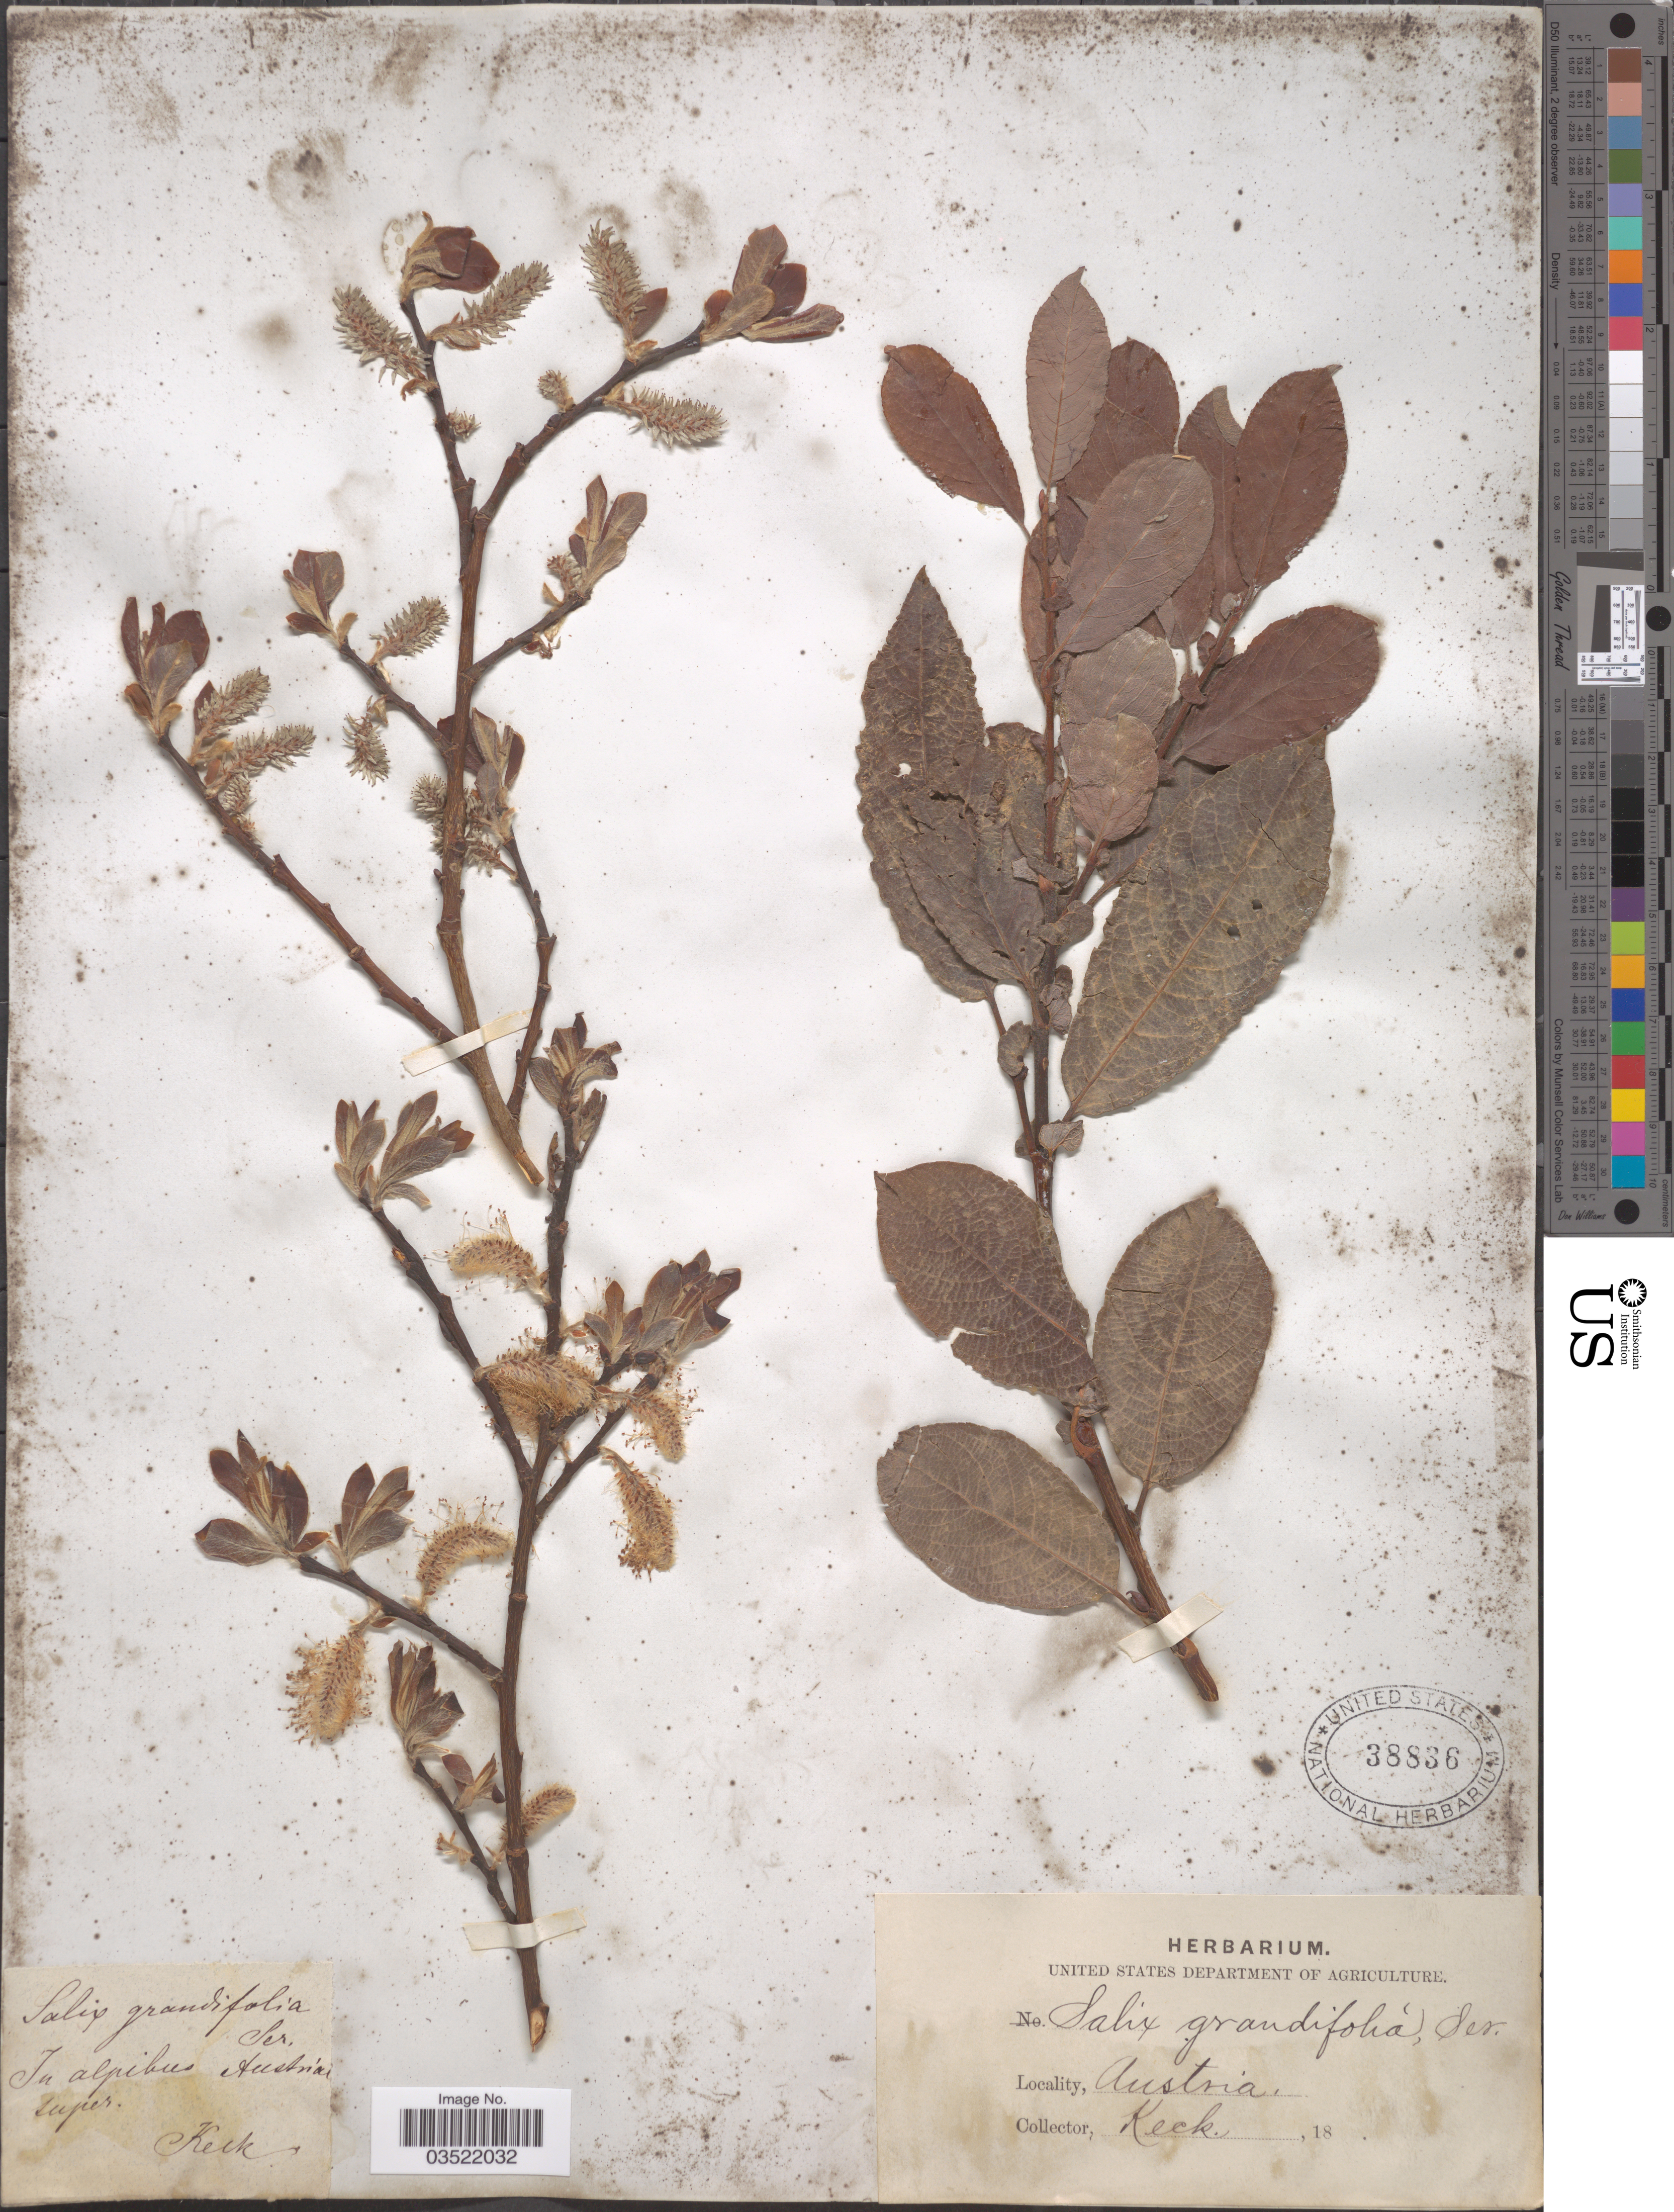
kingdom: Plantae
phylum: Tracheophyta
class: Magnoliopsida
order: Malpighiales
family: Salicaceae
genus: Salix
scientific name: Salix grandifolia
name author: Ser.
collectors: -- Keck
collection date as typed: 18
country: Austria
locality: In alpibus Austria.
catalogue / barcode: US 38836